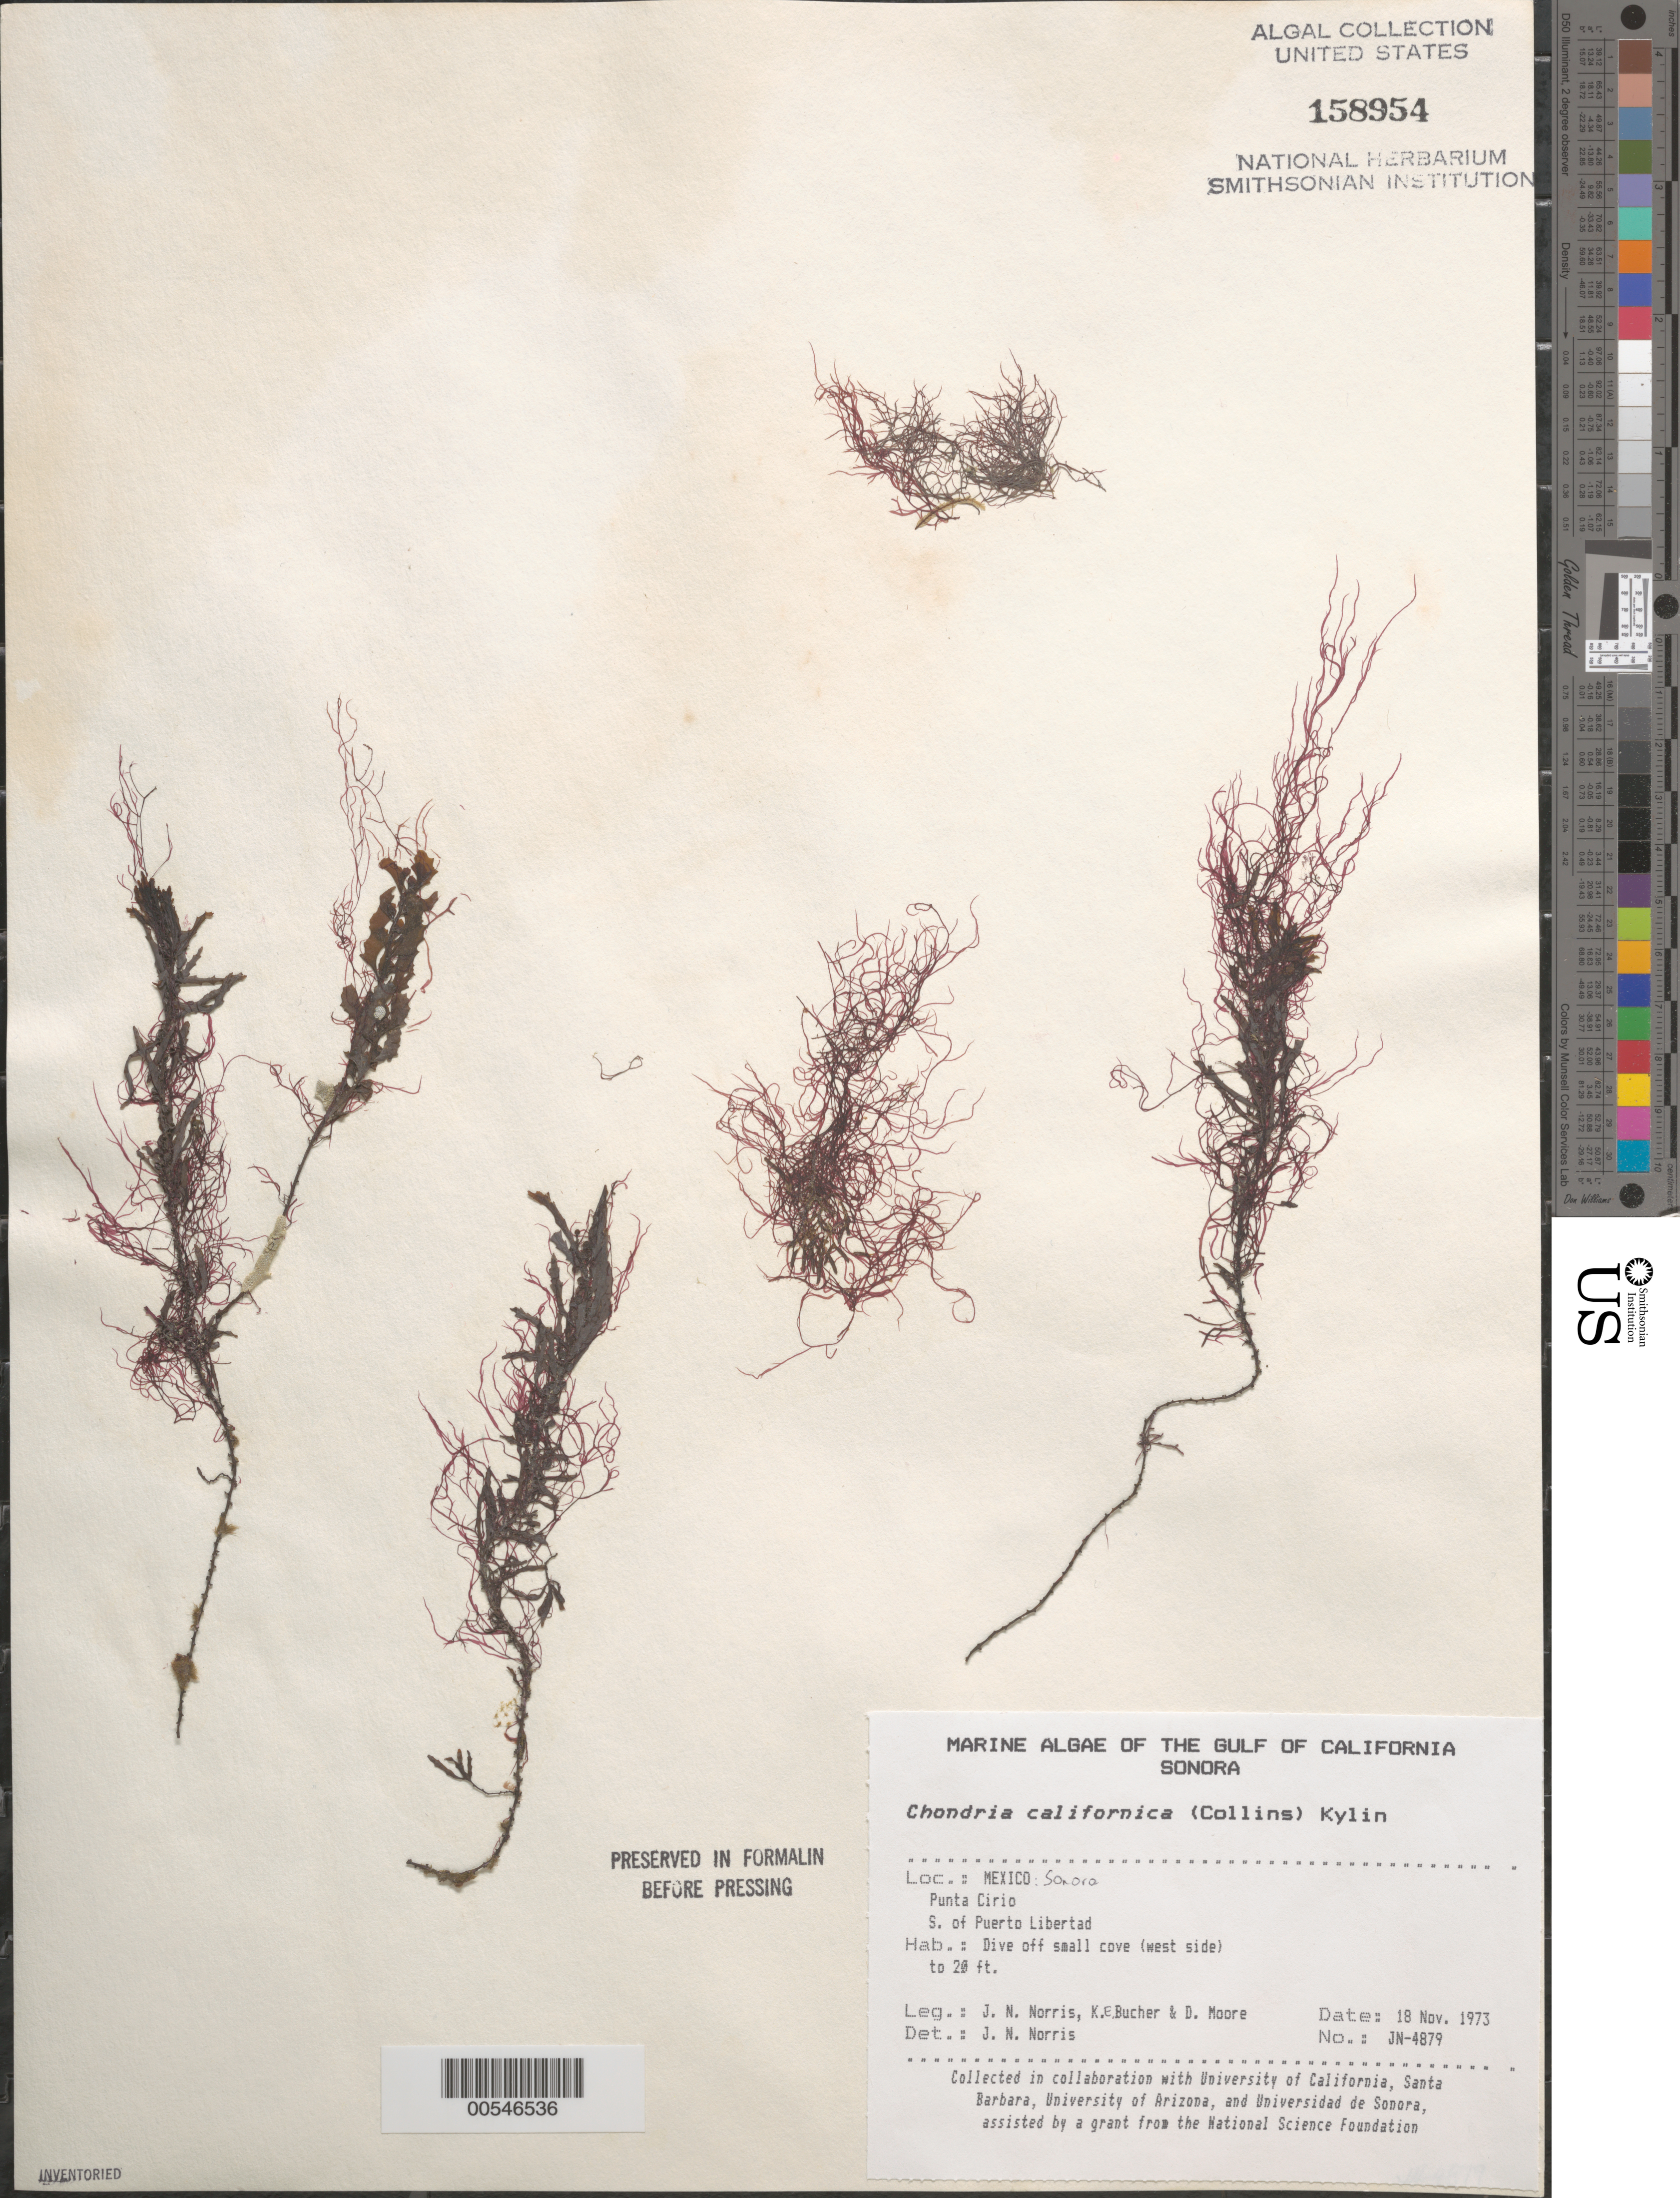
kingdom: Plantae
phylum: Rhodophyta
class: Florideophyceae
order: Ceramiales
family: Rhodomelaceae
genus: Chondria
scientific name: Chondria acrorhizophora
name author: Setch. & N.L. Gardner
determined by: Algae name updating Project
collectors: J. N. Norris, K. E. Bucher & D. Moore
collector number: JN-4879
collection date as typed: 18 Nov 1973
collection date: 1973-11-18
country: Mexico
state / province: Sonora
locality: Punta Cirio south of Puerto Libertad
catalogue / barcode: US 158954